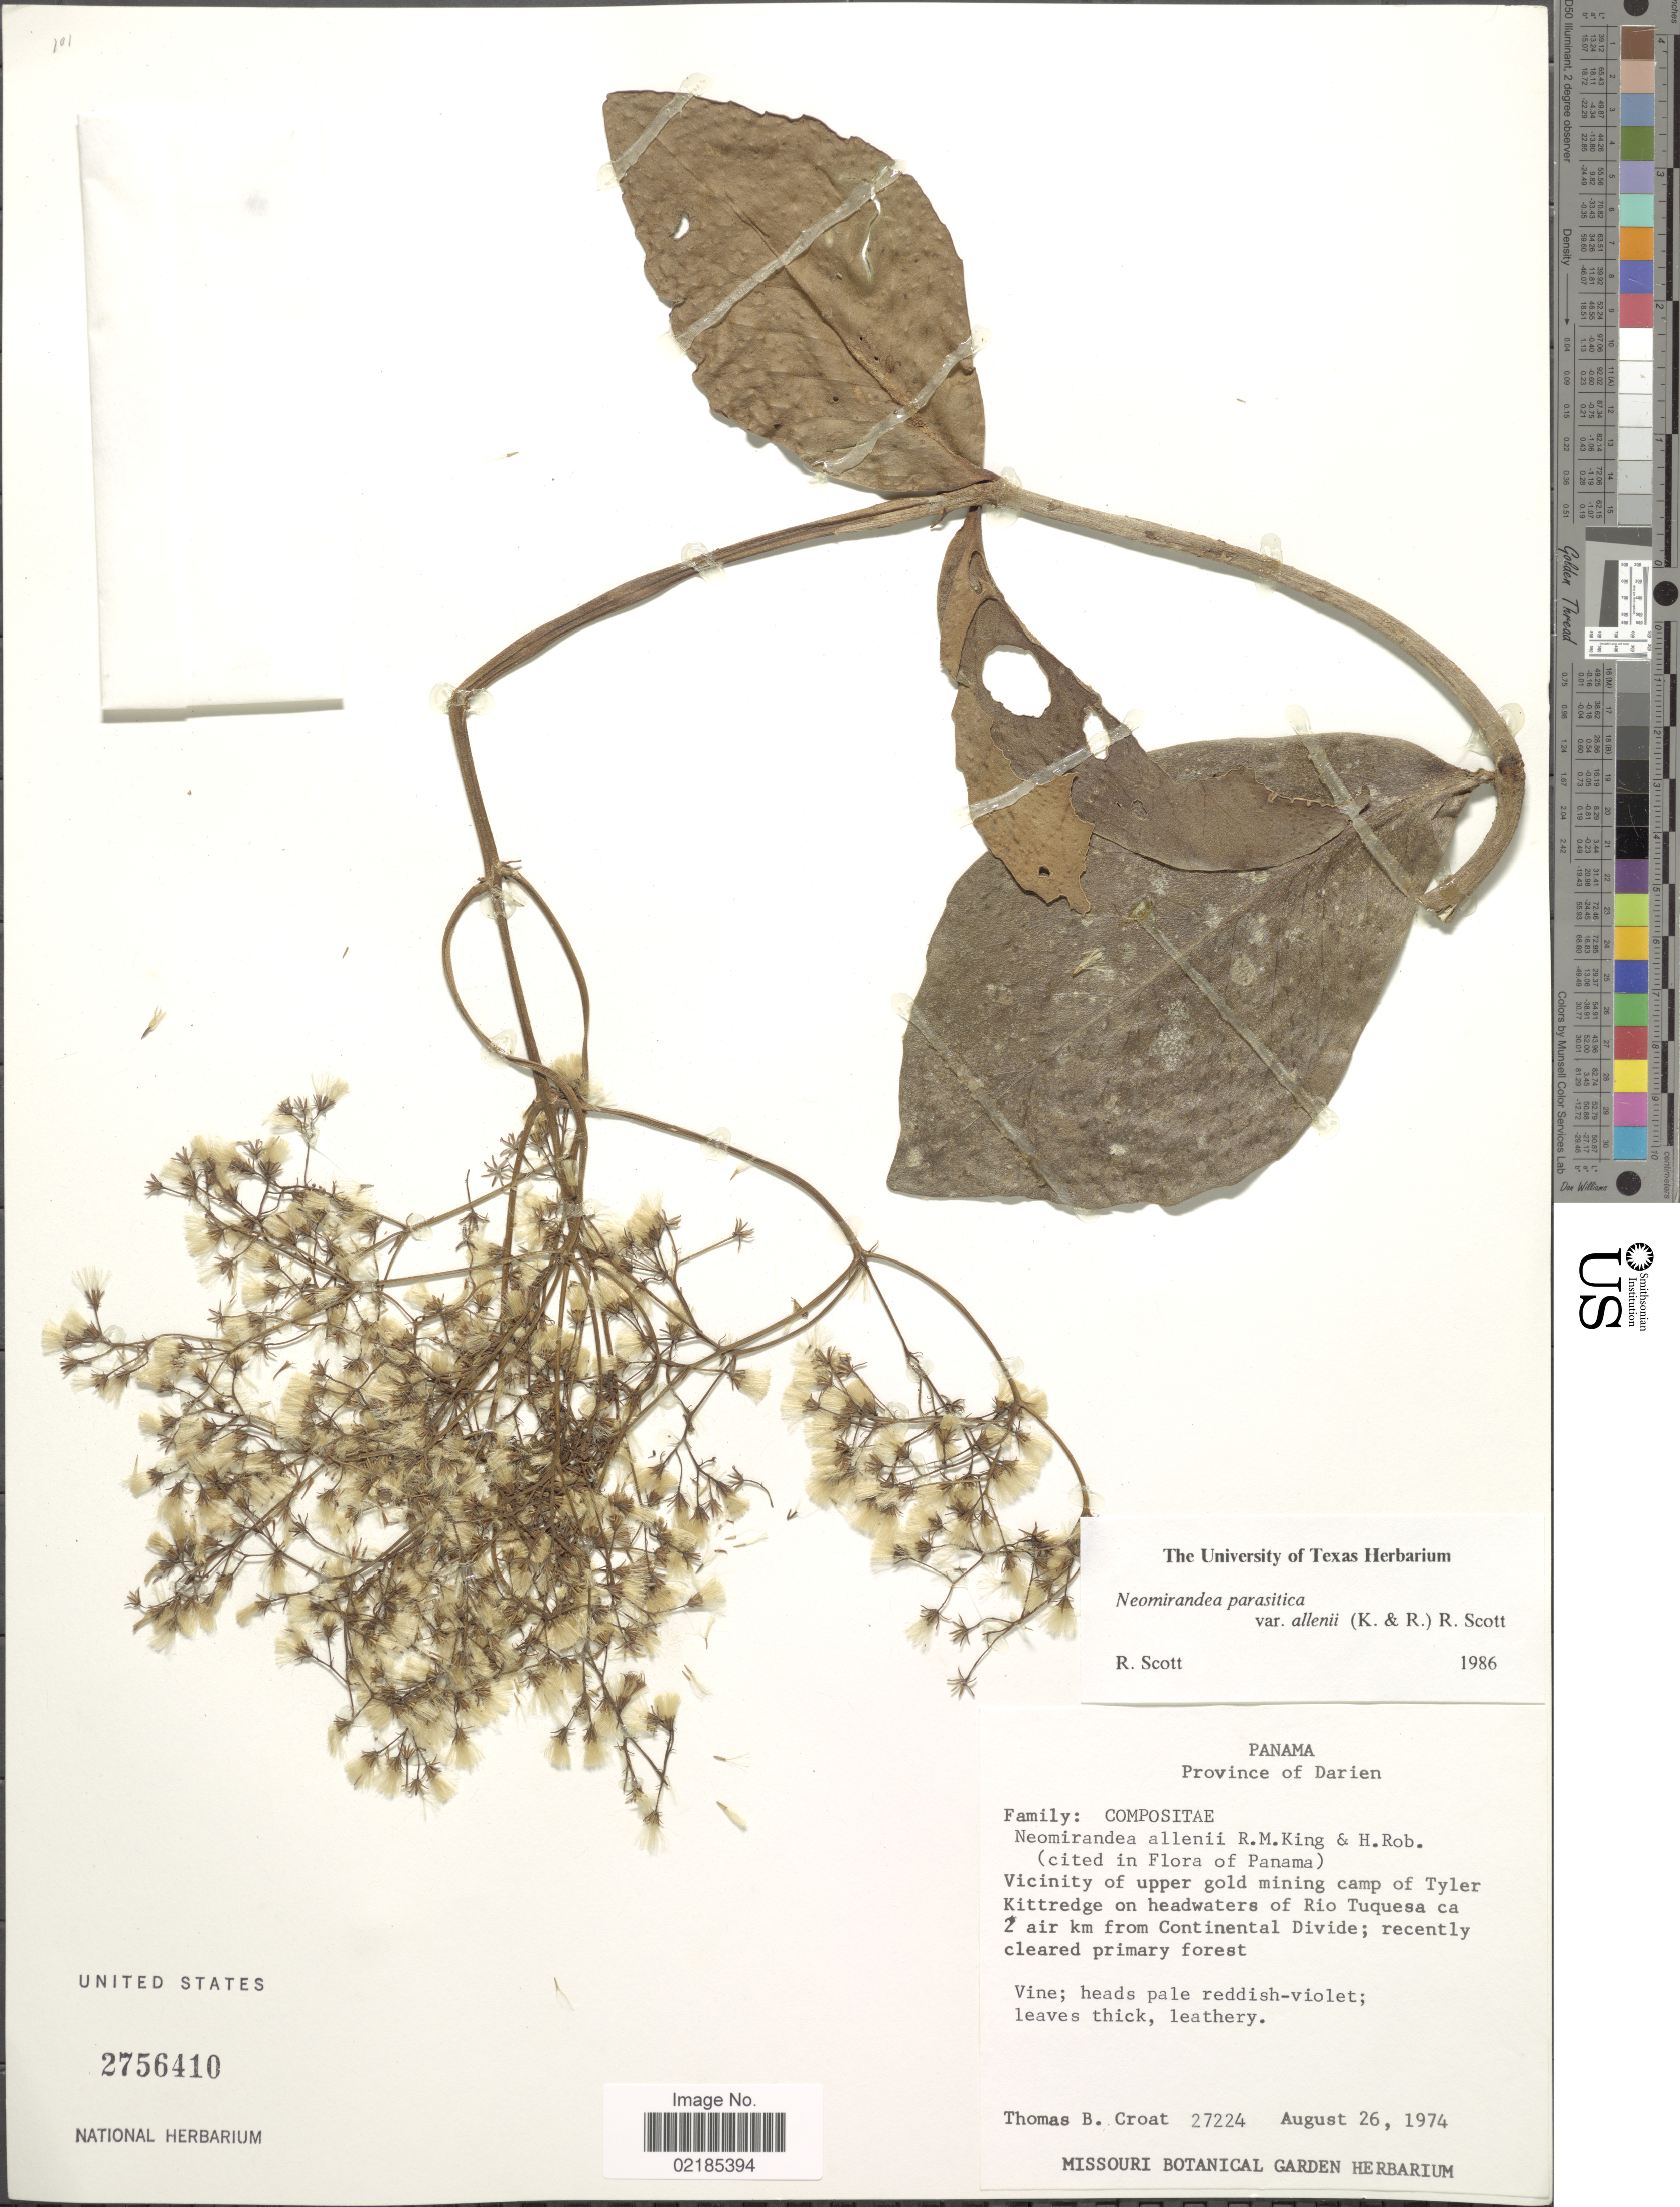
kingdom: Plantae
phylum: Tracheophyta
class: Magnoliopsida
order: Asterales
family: Asteraceae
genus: Neomirandea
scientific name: Neomirandea allenii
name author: R.M. King & H. Rob.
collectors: T. B. Croat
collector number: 27224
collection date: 1974-08-26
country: Panama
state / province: Darién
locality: Vicinity of Upper gold mining camp of Tyler Kittredge on headwaters of Rio Tuquesa ca 2 air km from Continental Divide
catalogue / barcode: US 2756410